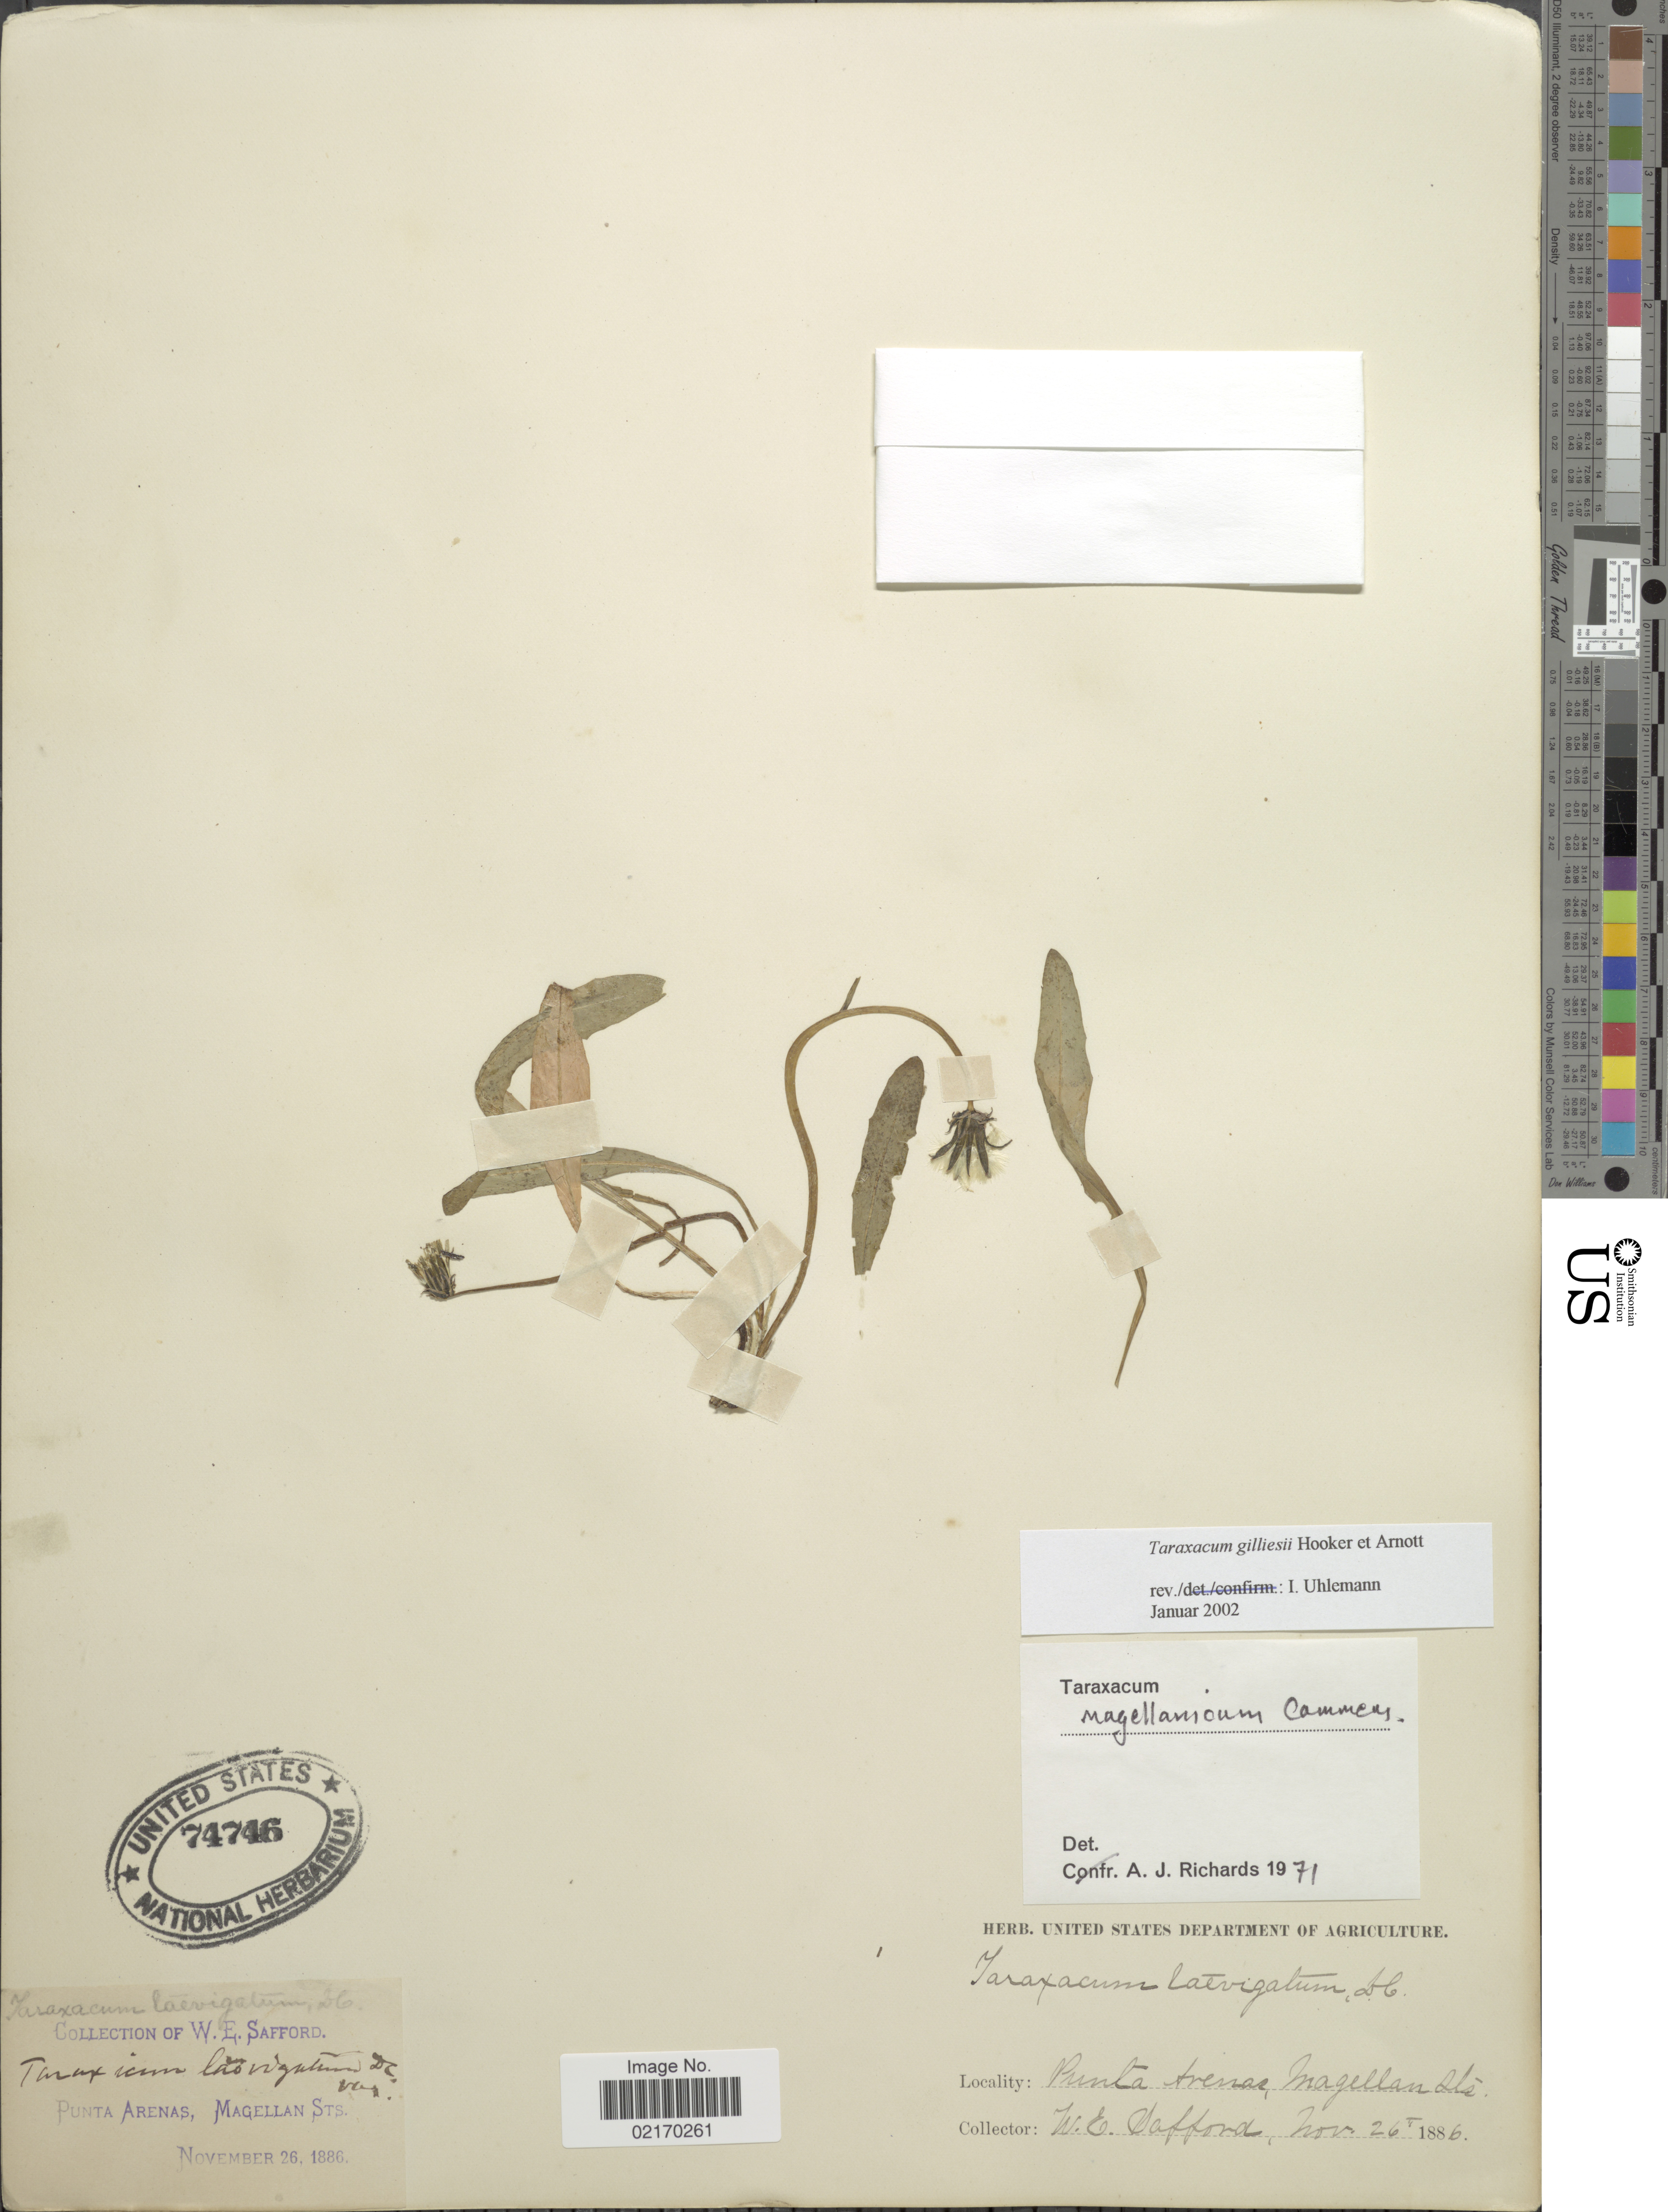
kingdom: Plantae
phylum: Tracheophyta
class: Magnoliopsida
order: Asterales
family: Asteraceae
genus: Taraxacum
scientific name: Taraxacum gilliesii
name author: Hook. & Arn.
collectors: W. E. Safford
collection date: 1886-11-26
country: Chile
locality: Punta Arenas, Magellan Sts.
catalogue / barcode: US 74746